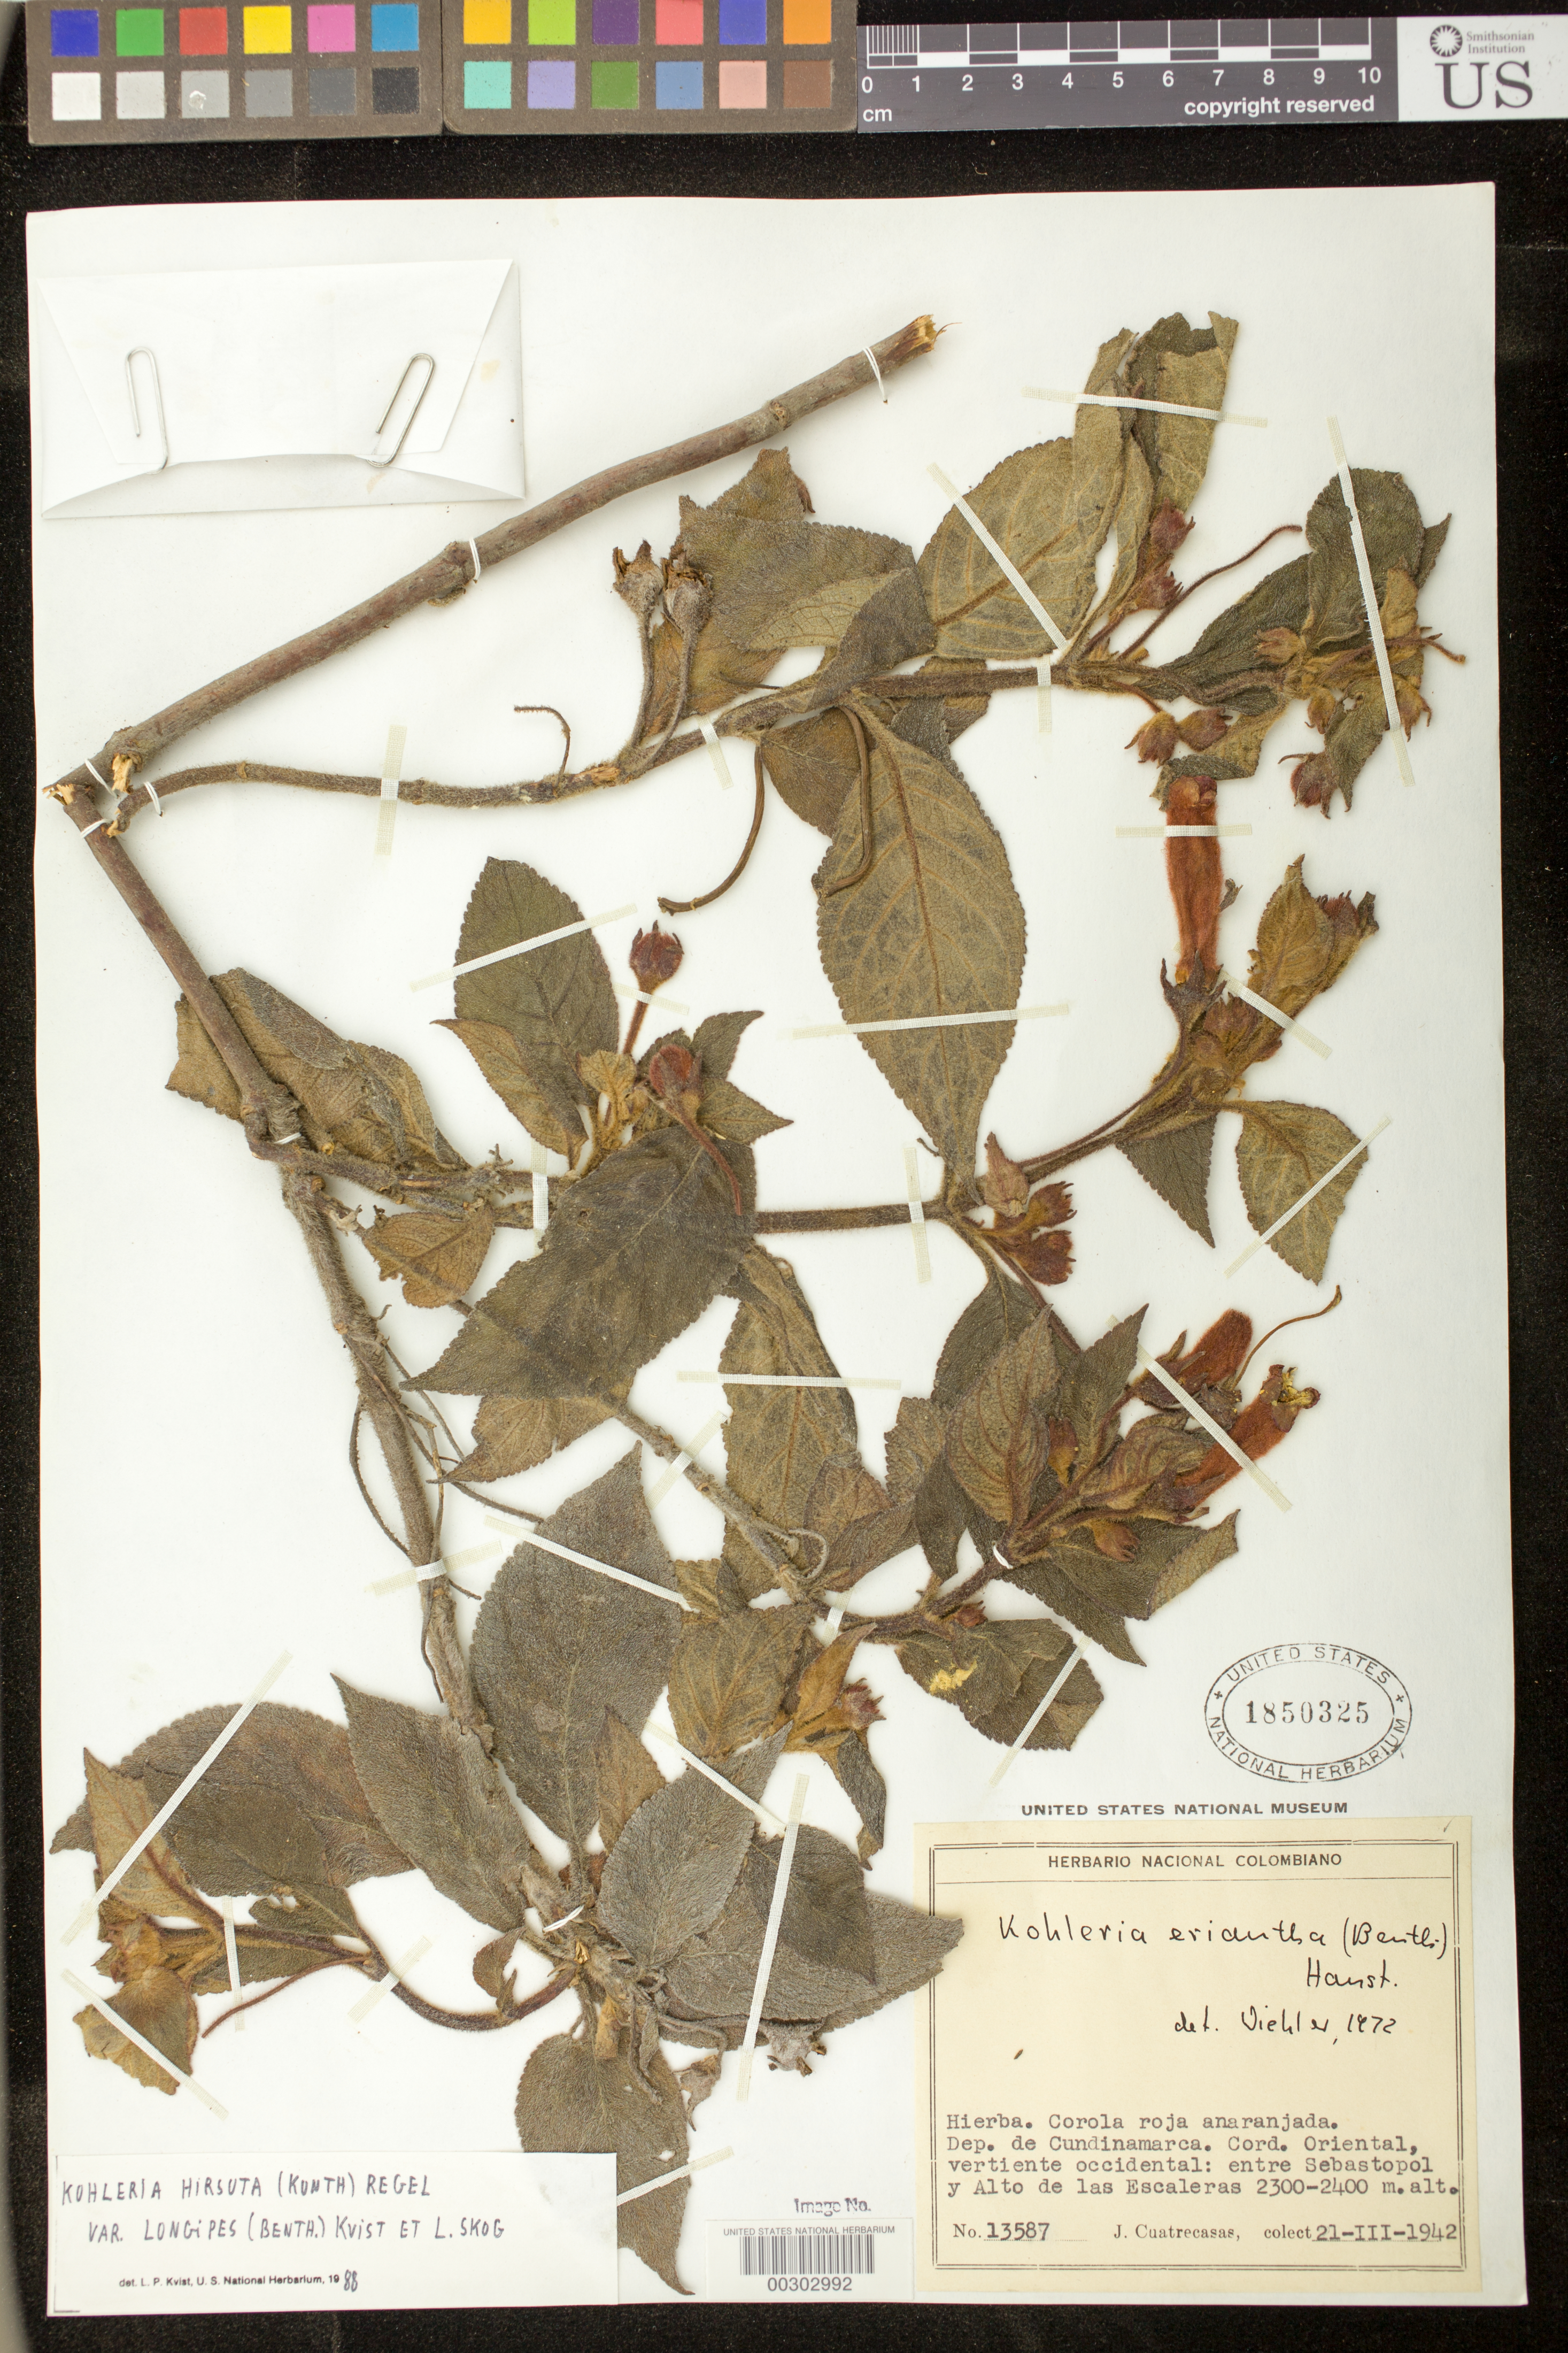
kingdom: Plantae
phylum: Tracheophyta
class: Magnoliopsida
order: Lamiales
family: Gesneriaceae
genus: Kohleria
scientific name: Kohleria hirsuta var. longipes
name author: (Benth.) L.P. Kvist & L.E. Skog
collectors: J. Cuatrecasas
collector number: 13587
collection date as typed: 21 Mar 1942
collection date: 1942-03-21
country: Colombia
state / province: Cundinamarca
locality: Cord Oriental, western slope, between Segastopol and Alto de las Escaleras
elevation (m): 2300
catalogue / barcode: US 1850325